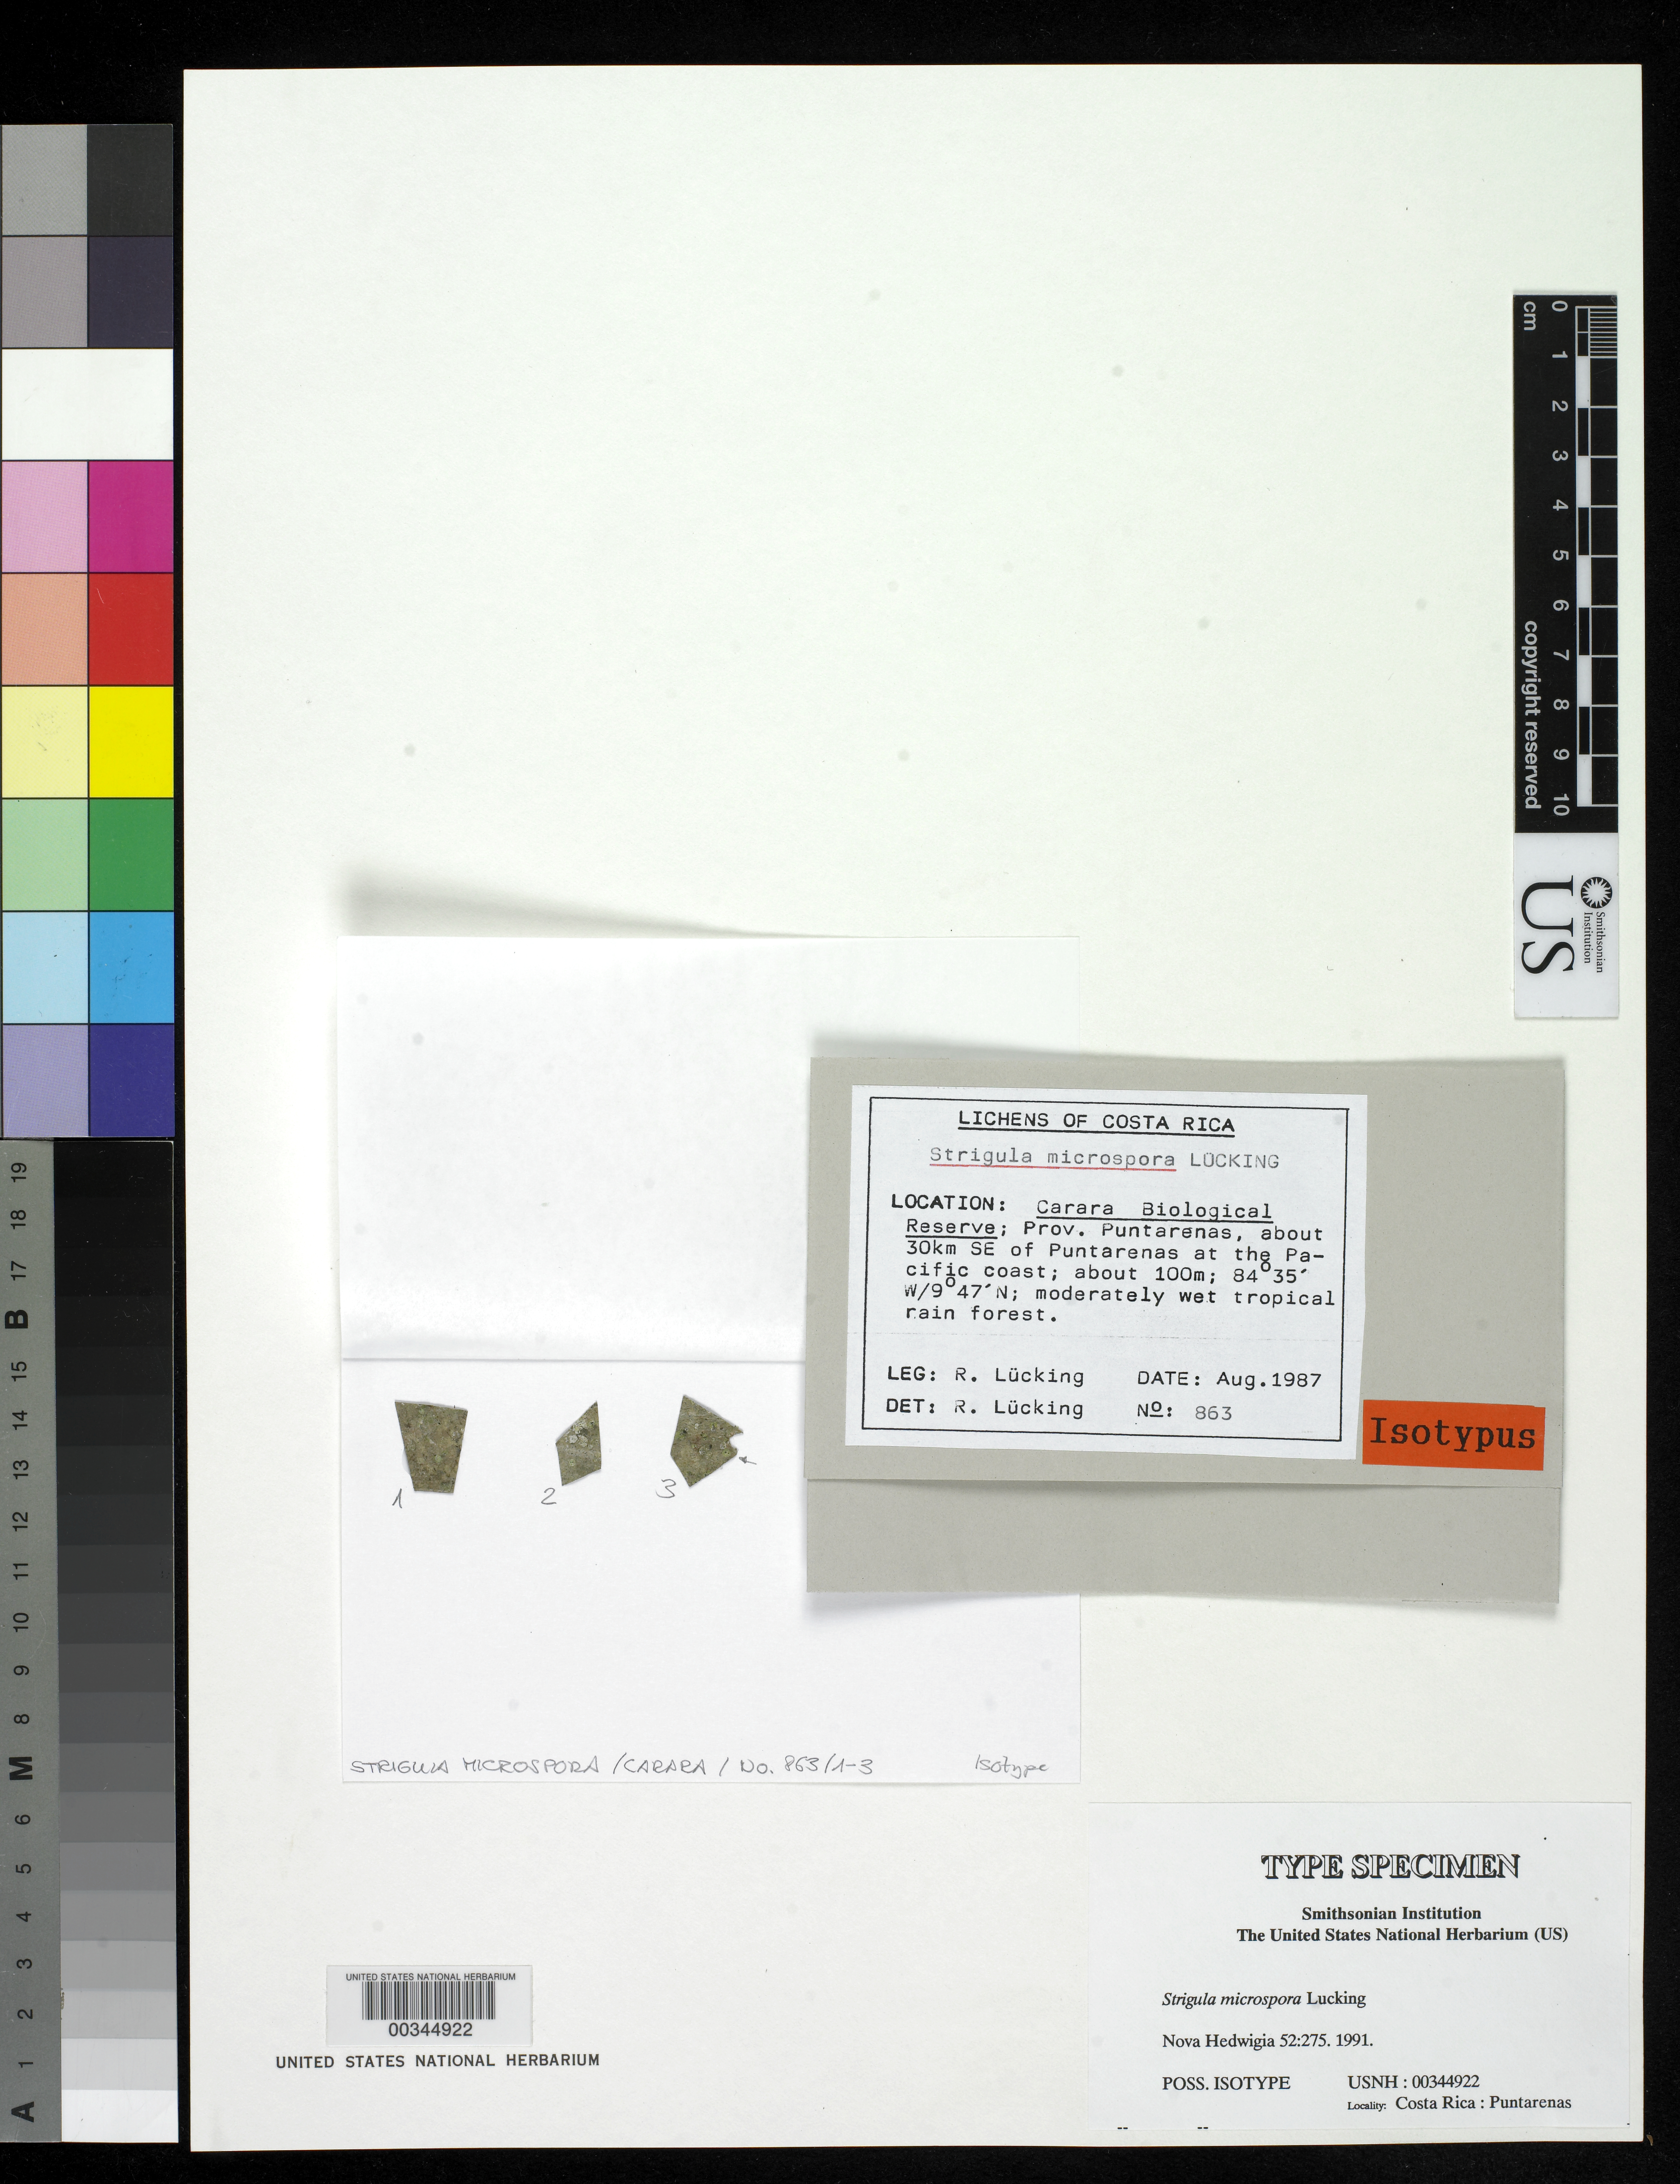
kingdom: Fungi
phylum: Ascomycota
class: Dothideomycetes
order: Strigulales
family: Strigulaceae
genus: Strigula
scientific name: Strigula microspora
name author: Lücking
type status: Possible Isotype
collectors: R. Lücking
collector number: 863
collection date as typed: Aug 1987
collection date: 1987-08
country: Costa Rica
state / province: Puntarenas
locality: Carara Biological Reserve, ca. 30 km SE of Puntarenas at the Pacific coast.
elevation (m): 100